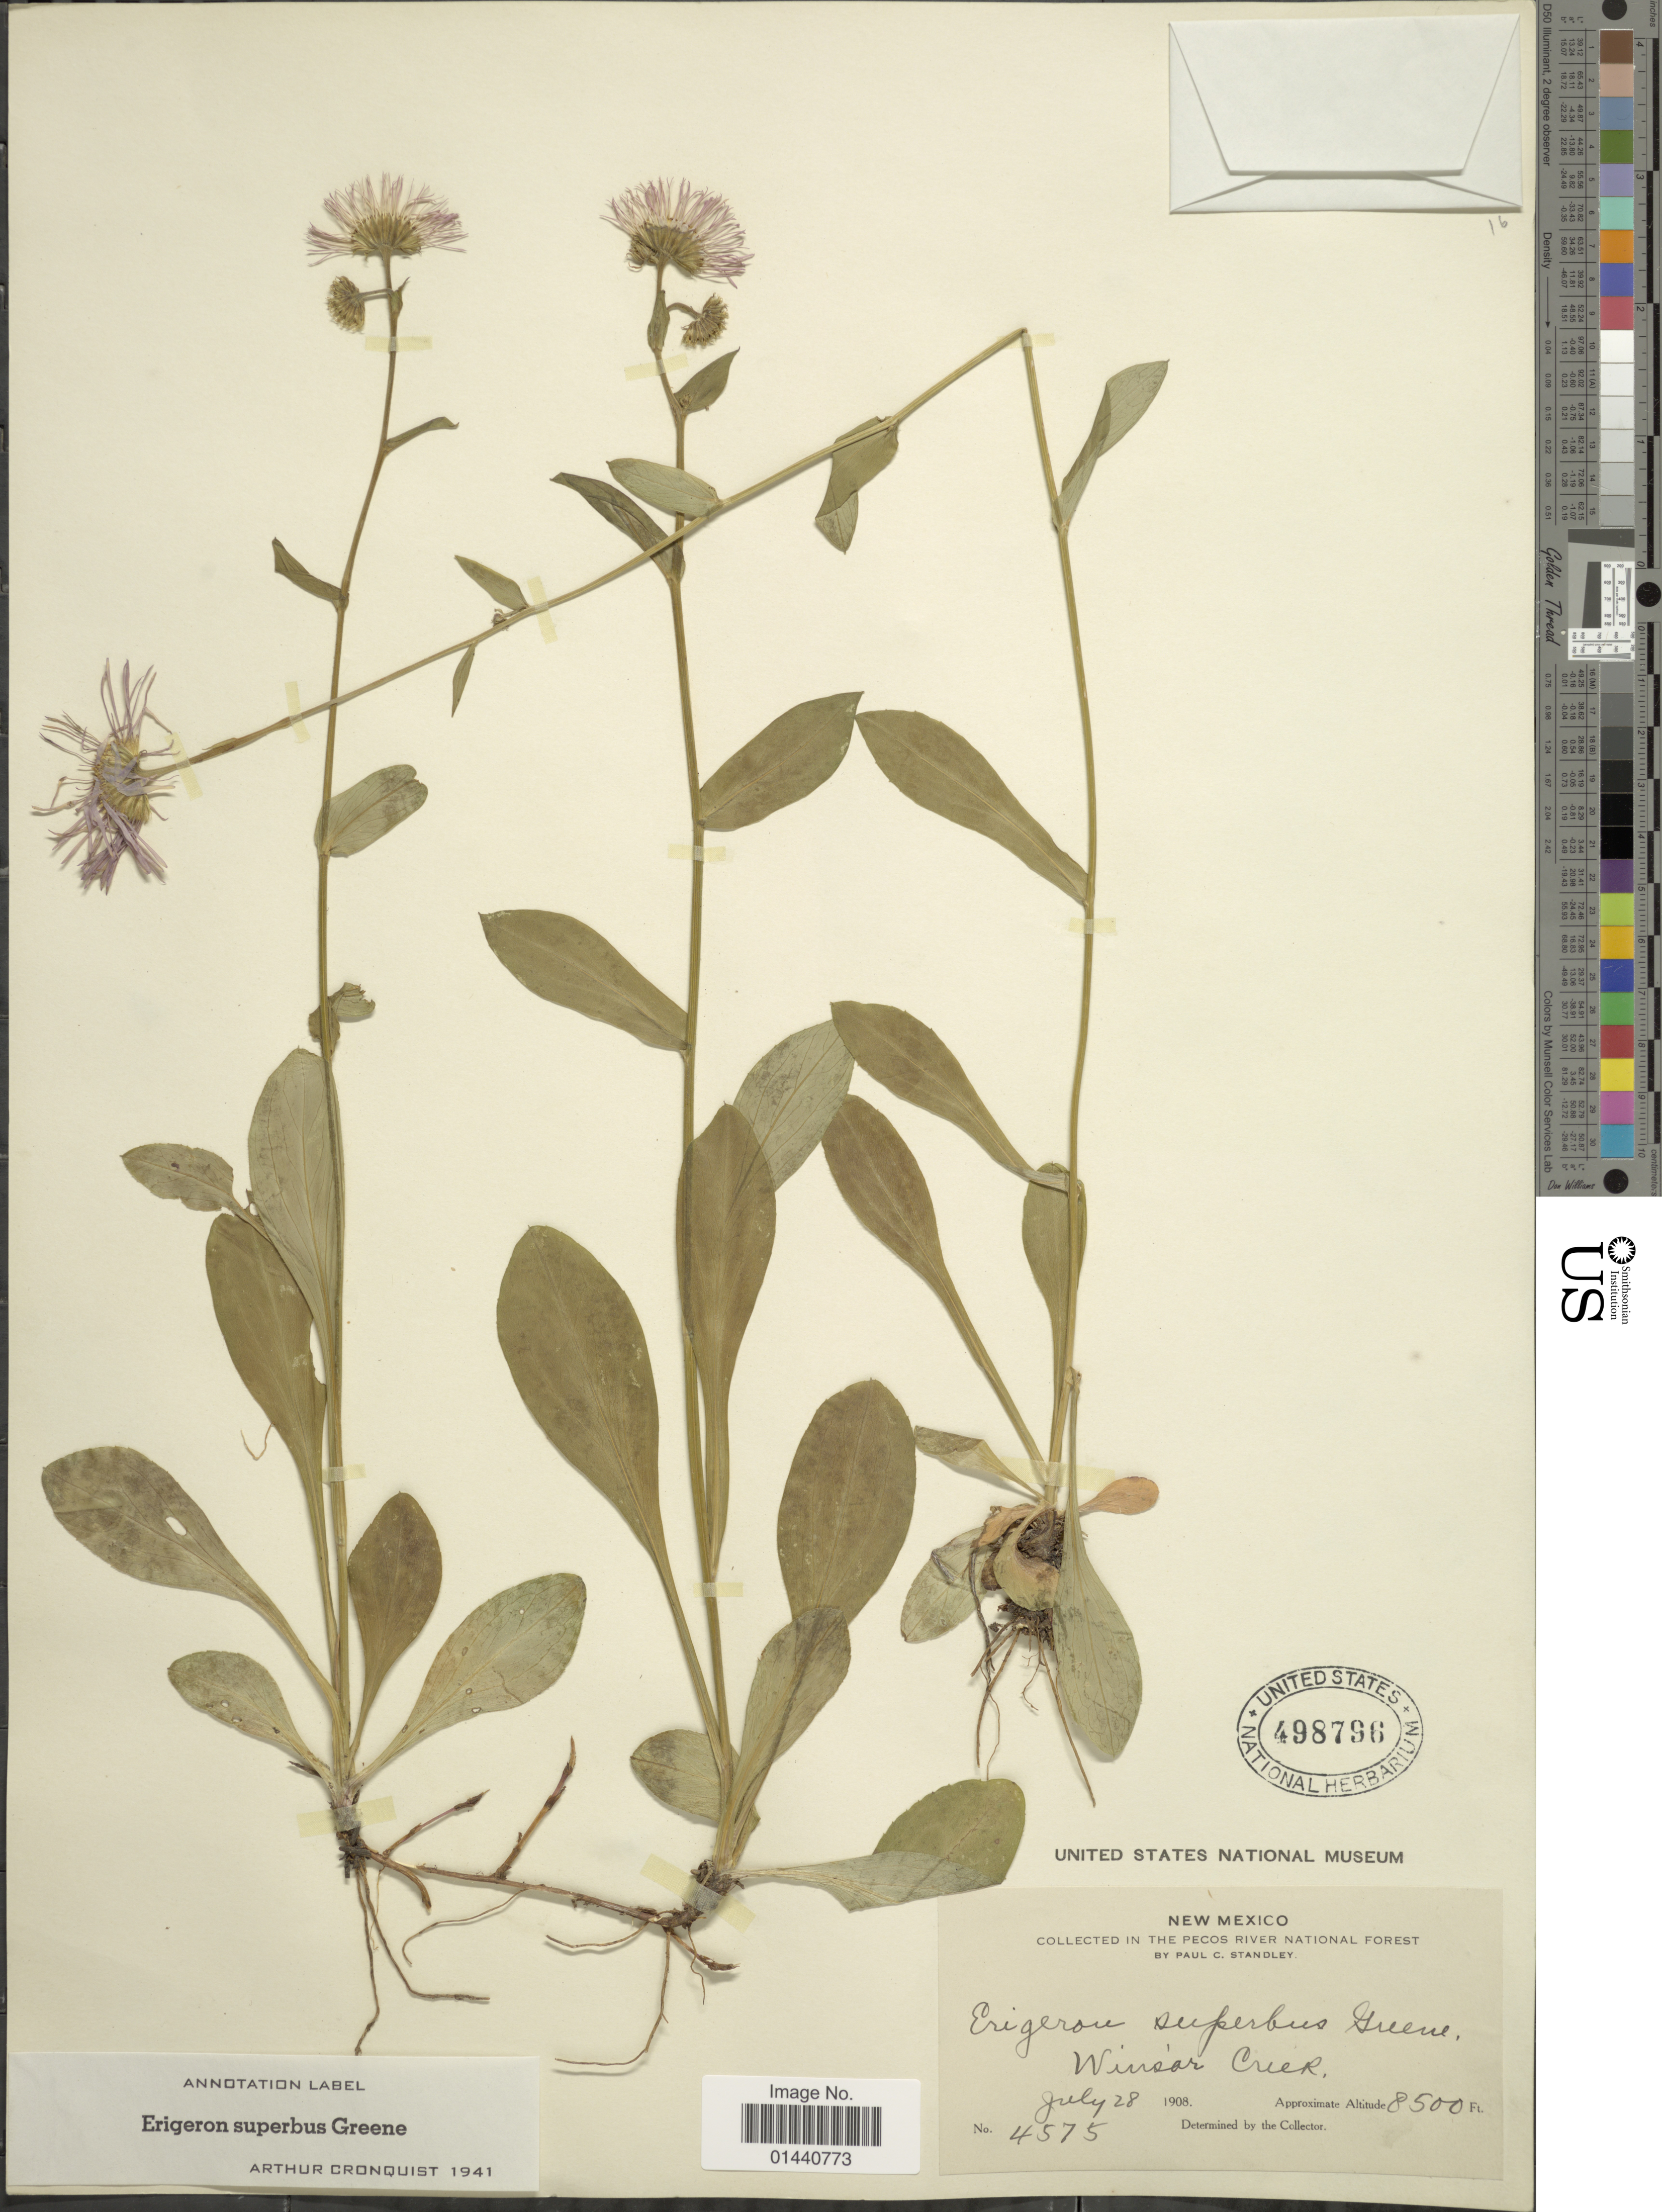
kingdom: Plantae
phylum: Tracheophyta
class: Magnoliopsida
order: Asterales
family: Asteraceae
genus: Erigeron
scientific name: Erigeron superbus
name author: Greene ex Rydb.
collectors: P. C. Standley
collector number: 4575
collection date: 1908-07-28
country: United States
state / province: New Mexico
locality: Winsar Creek.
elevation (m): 2591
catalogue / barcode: US 498796